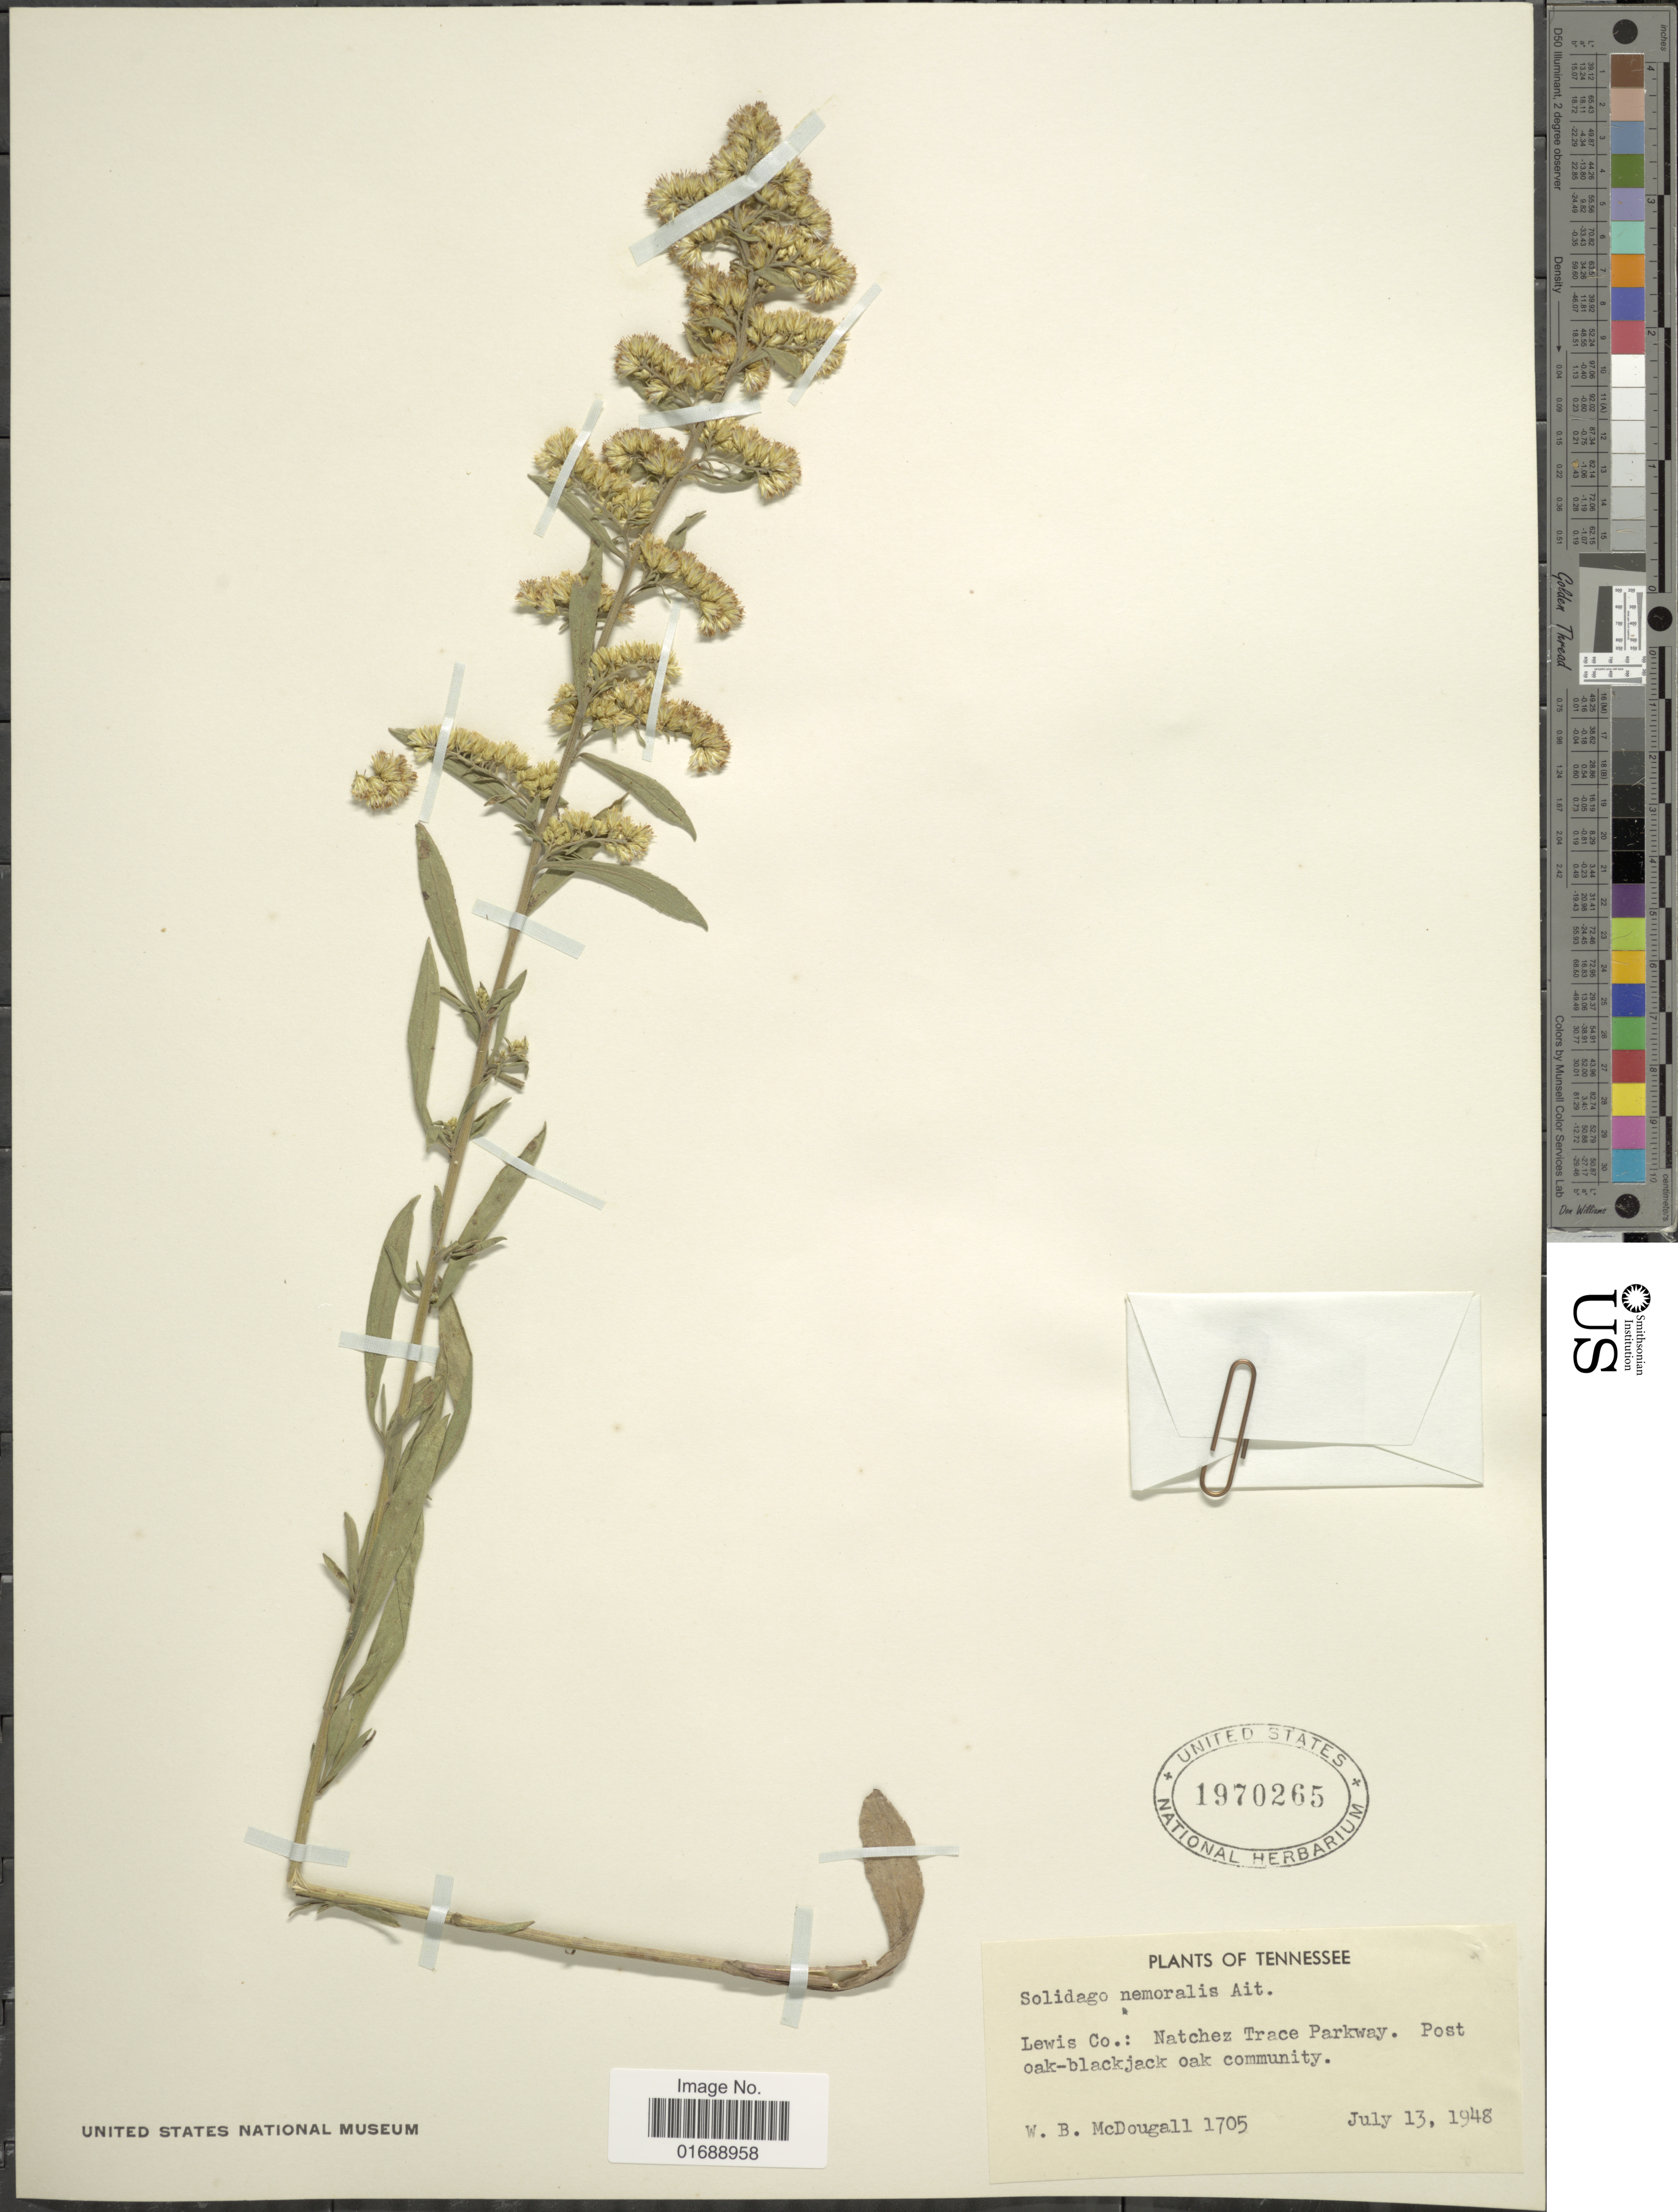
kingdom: Plantae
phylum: Tracheophyta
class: Magnoliopsida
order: Asterales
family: Asteraceae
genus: Solidago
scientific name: Solidago nemoralis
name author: Aiton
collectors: W. B. McDougall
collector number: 1705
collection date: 1948-07-13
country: United States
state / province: Tennessee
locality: Lewis Co.: Natchez Trace Parkway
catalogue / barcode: US 1970265